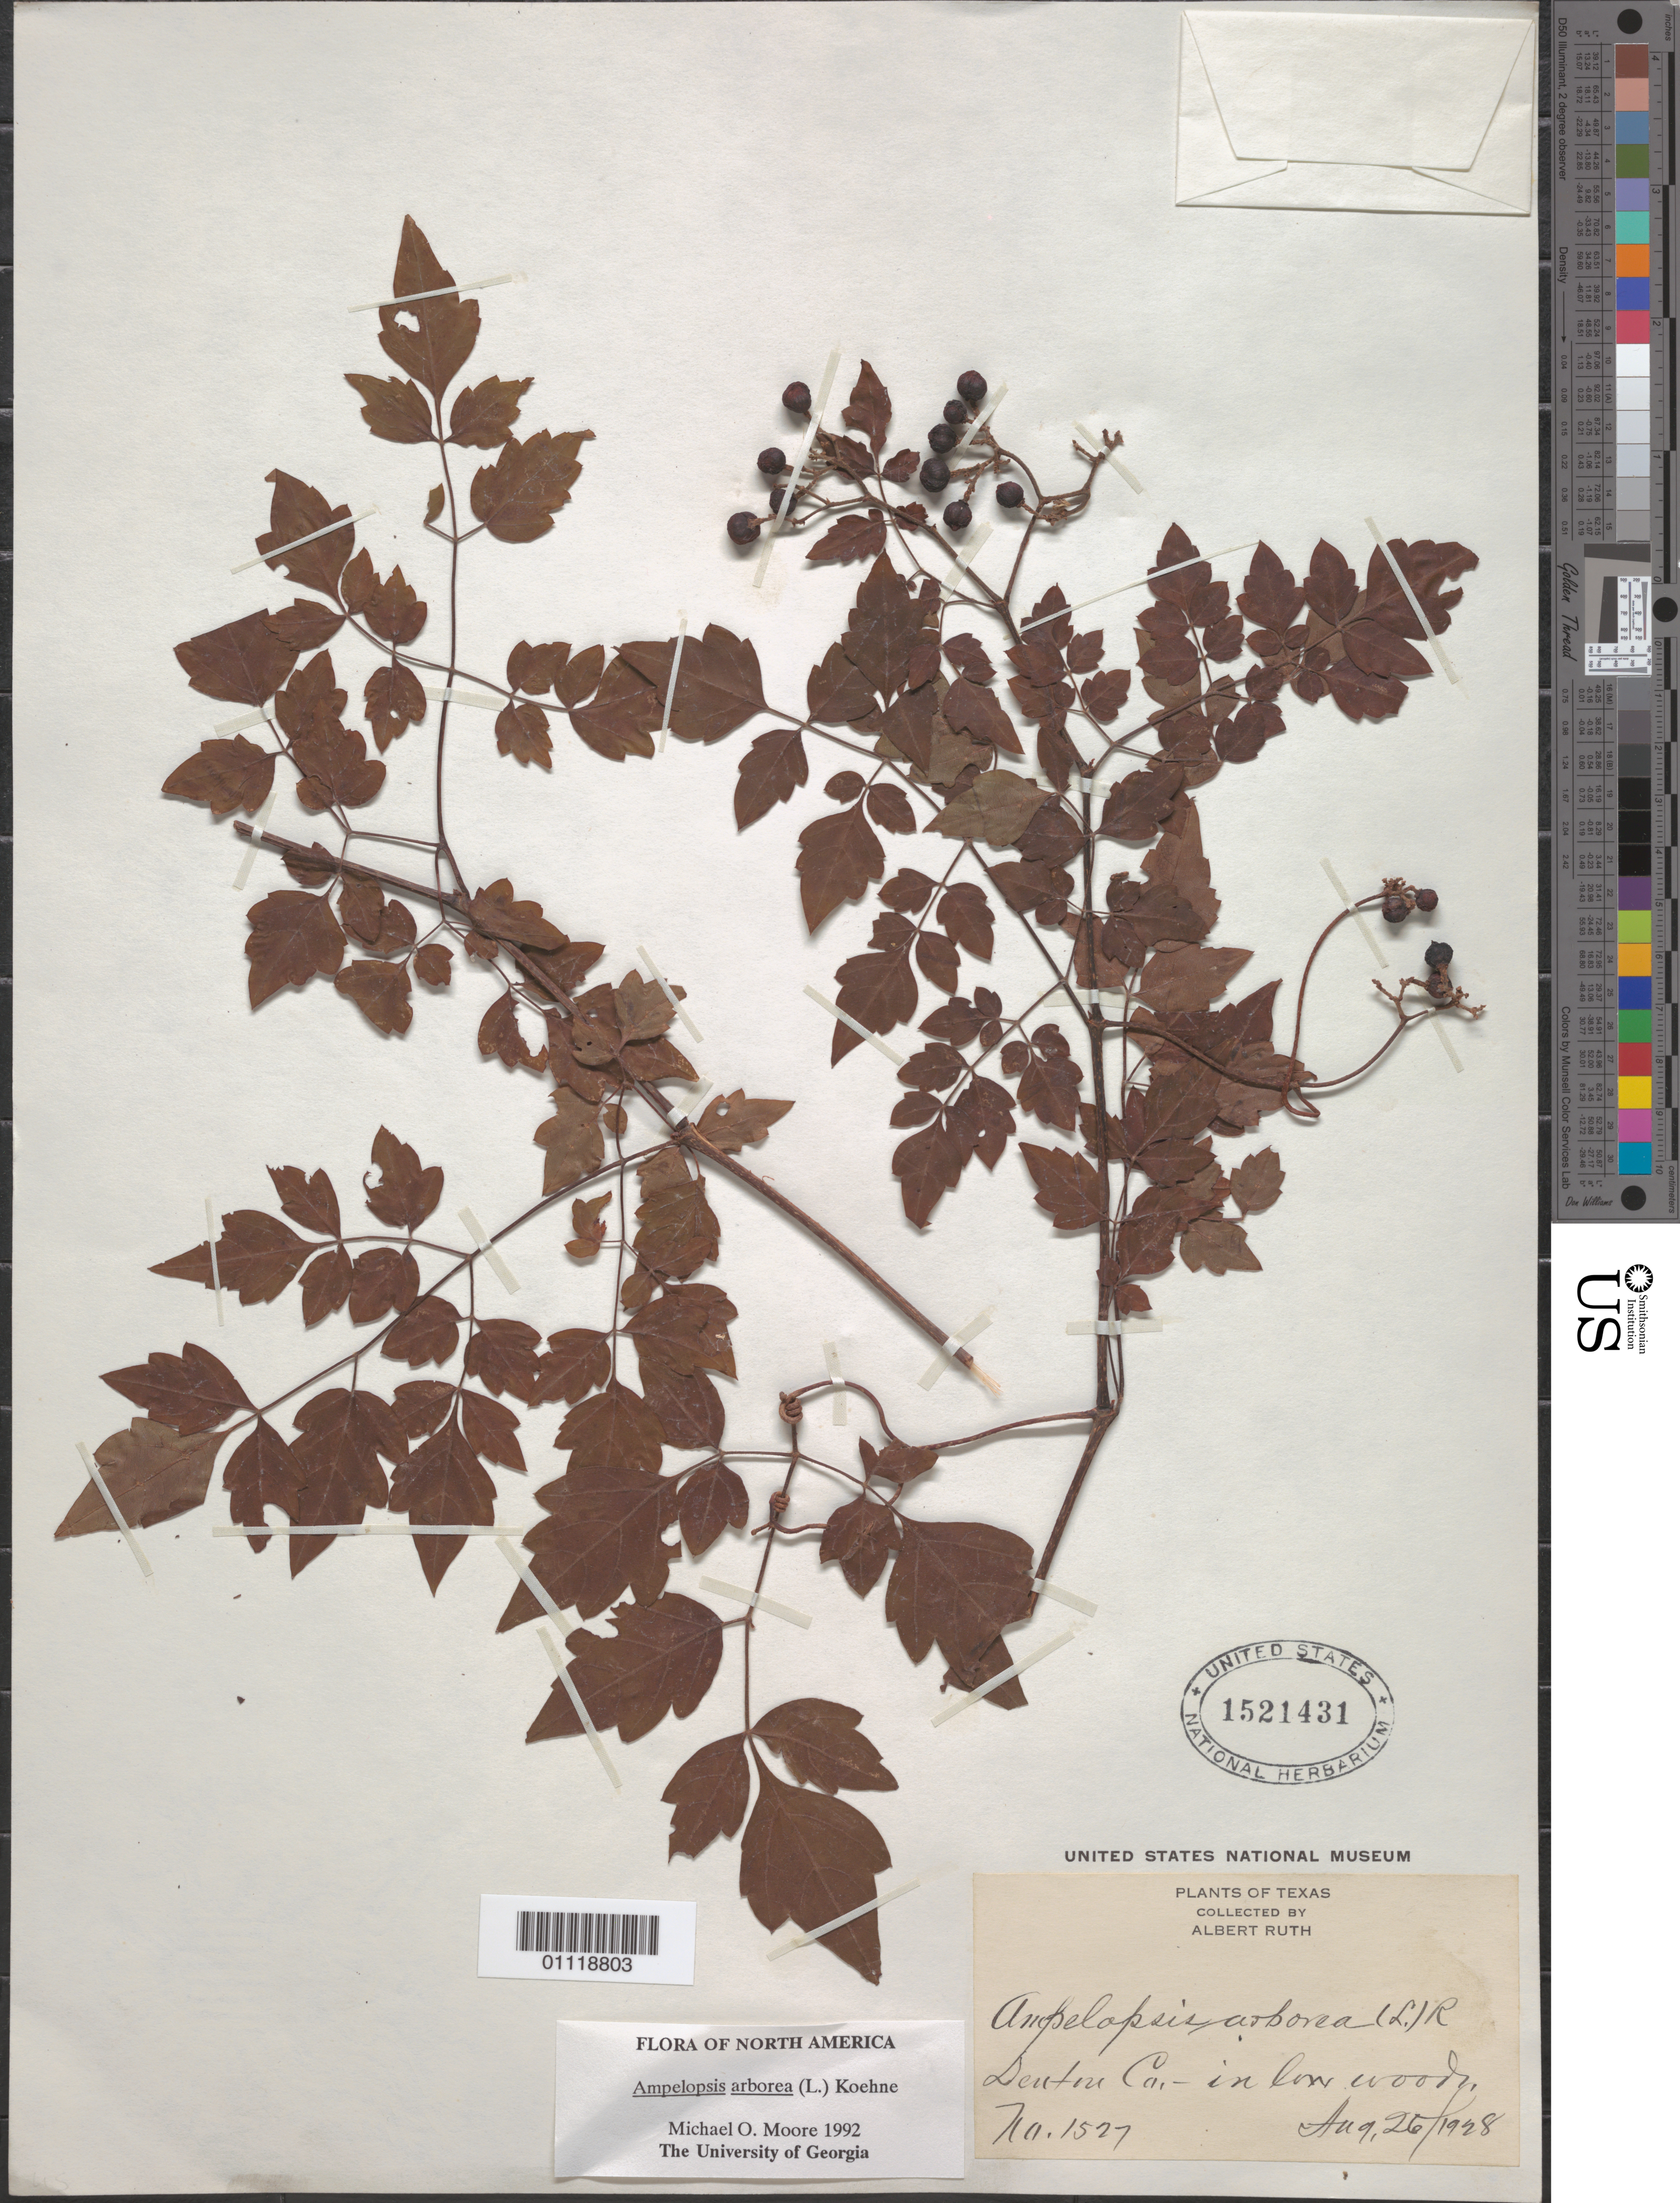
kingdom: Plantae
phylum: Tracheophyta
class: Magnoliopsida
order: Vitales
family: Vitaceae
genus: Ampelopsis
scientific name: Ampelopsis arborea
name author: (L.) Koehne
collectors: A. Ruth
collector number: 1527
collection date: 1928-08-26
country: United States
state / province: Texas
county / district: Denton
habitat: In low woods.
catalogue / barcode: US 1521431